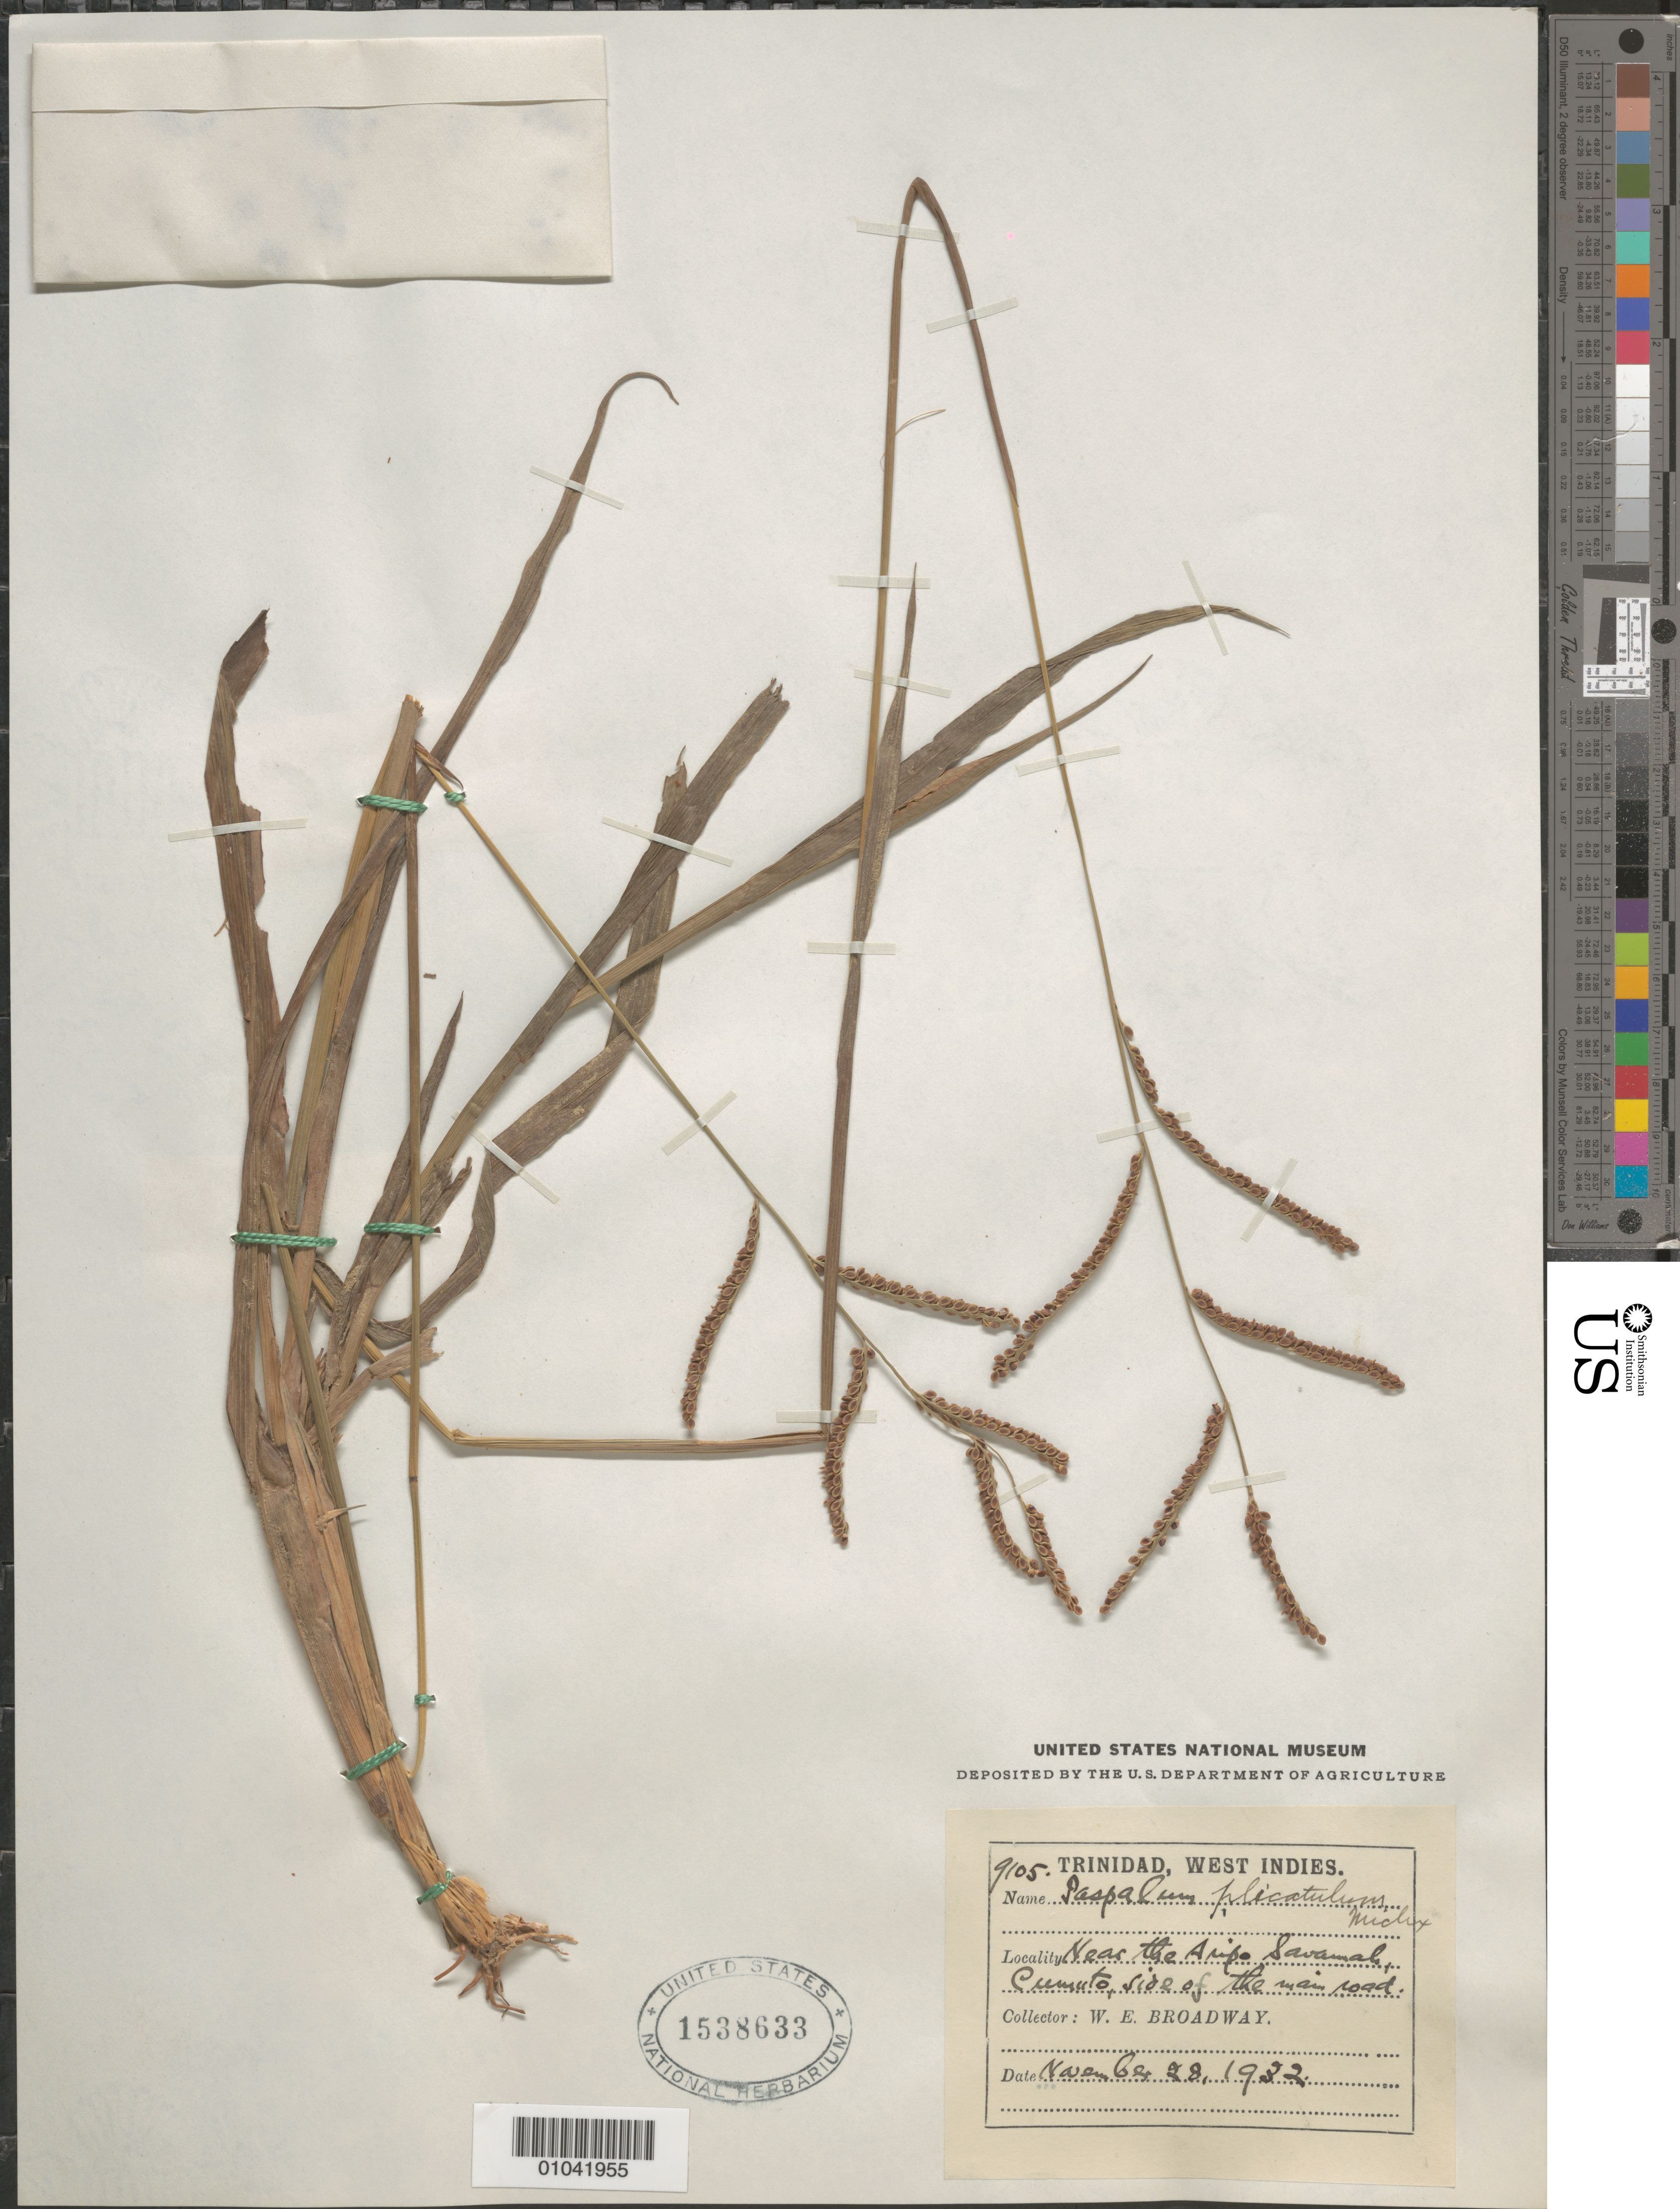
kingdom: Plantae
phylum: Tracheophyta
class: Liliopsida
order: Poales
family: Poaceae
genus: Paspalum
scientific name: Paspalum plicatulum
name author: Michx.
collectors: W. E. Broadway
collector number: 9105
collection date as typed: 28 Nov 1932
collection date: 1932-11-28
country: Trinidad and Tobago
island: Trinidad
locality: Near the Aripe Savannah, Cumito side of the main road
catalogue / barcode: US 1538633